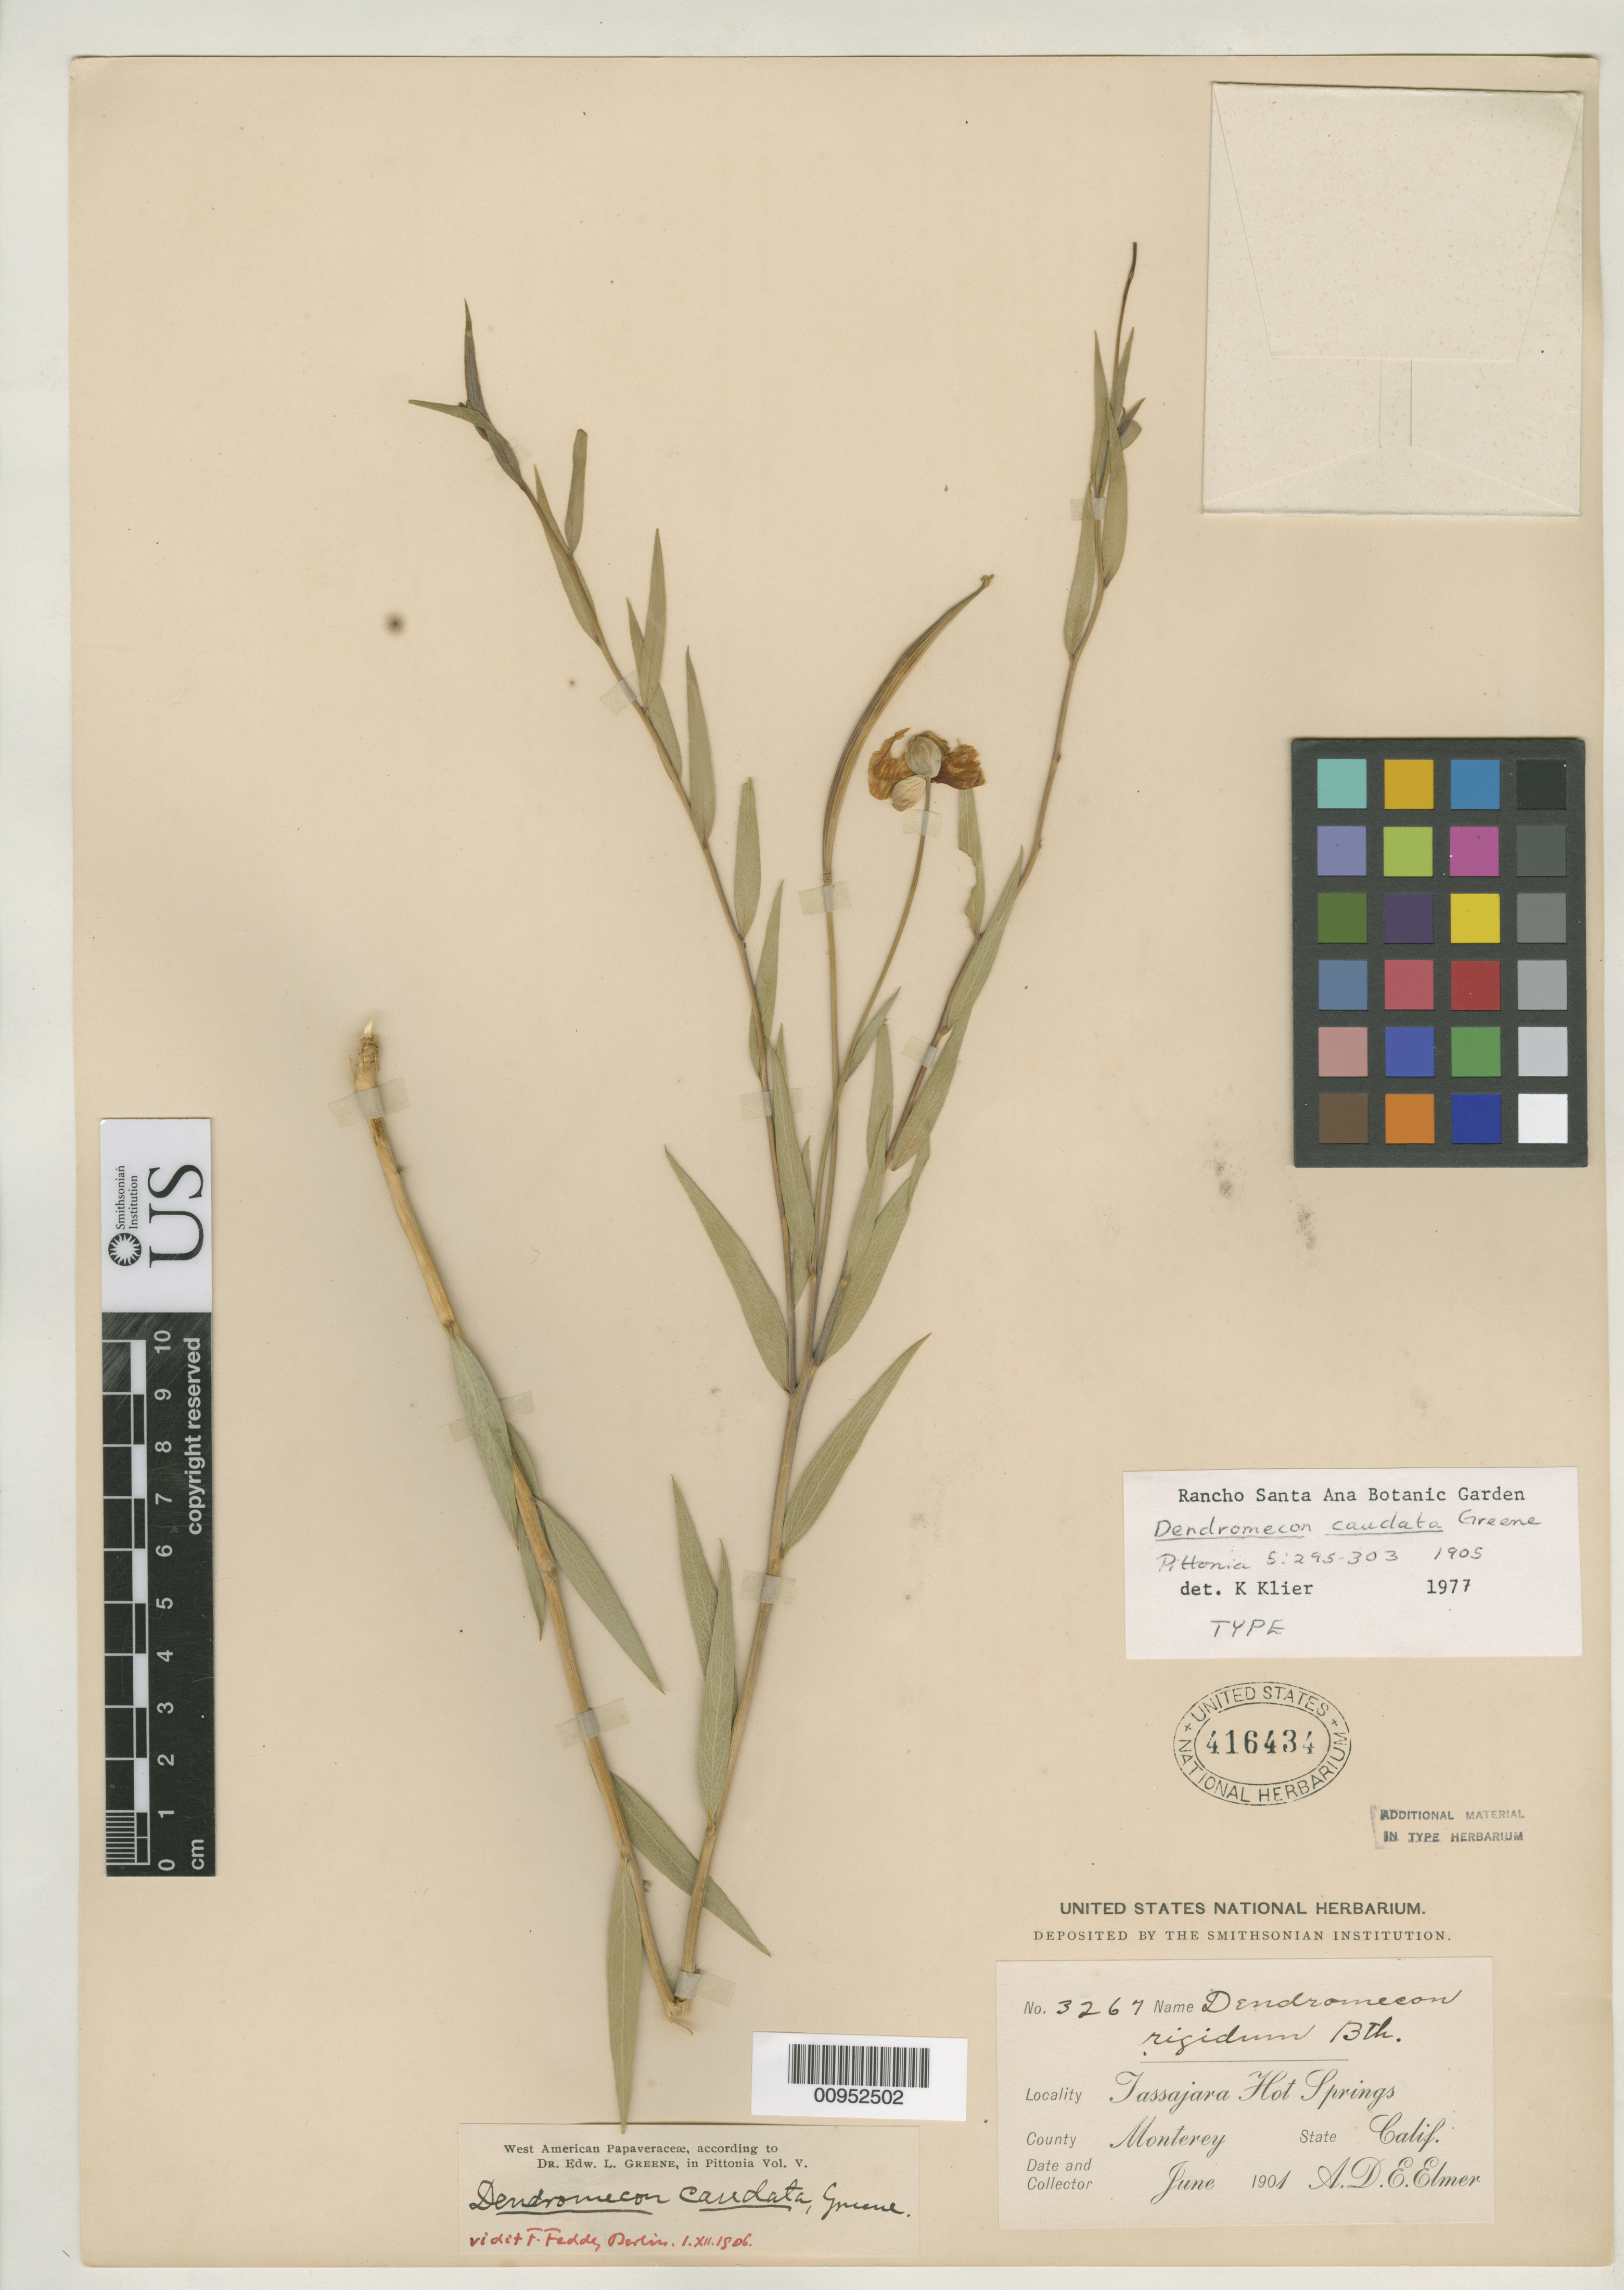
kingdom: Plantae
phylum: Tracheophyta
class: Magnoliopsida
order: Ranunculales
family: Papaveraceae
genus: Dendromecon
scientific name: Dendromecon caudatum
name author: Greene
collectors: A. D. E. Elmer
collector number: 3267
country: United States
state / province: California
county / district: Monterey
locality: Tassajara Hot Springs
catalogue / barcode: US 416434